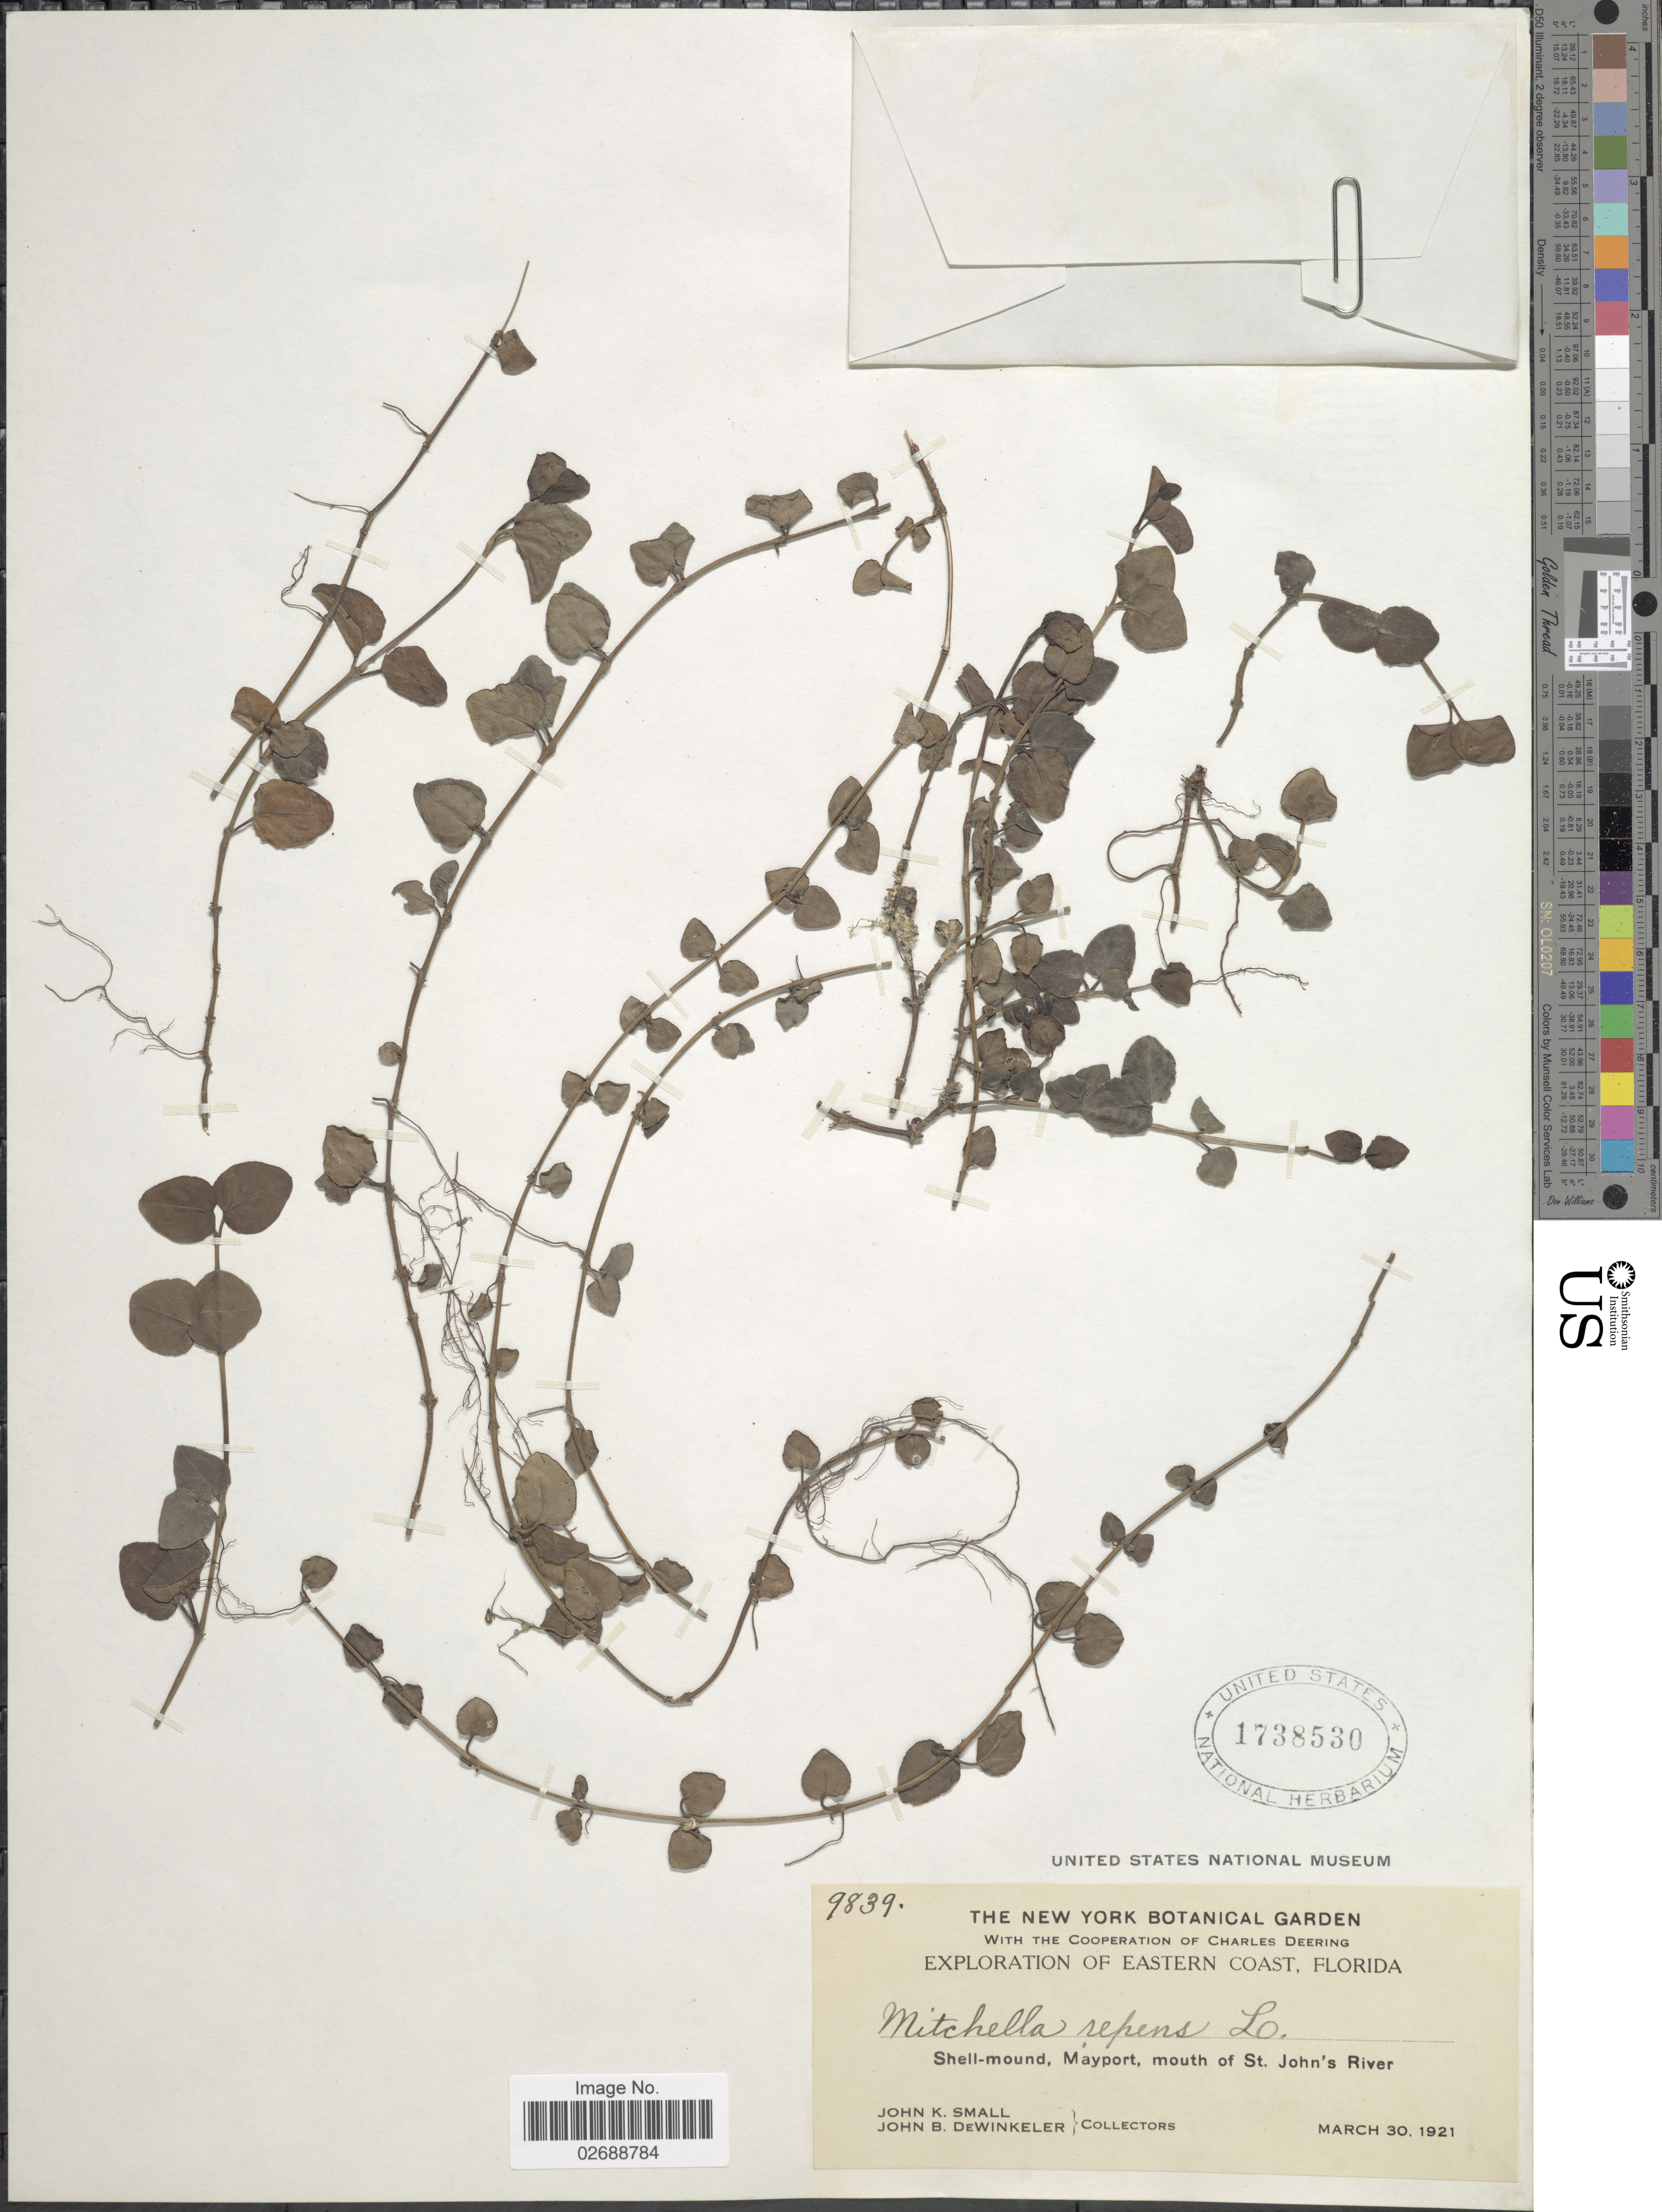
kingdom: Plantae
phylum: Tracheophyta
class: Magnoliopsida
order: Gentianales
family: Rubiaceae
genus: Mitchella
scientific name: Mitchella repens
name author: L.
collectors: J. K. Small & J. B. Dewinkeler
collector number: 9839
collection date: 1921-03-30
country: United States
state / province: Florida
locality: Eastern Coast. Shell-mount, Mayport, mouth of St. John's River.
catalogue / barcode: US 1738530